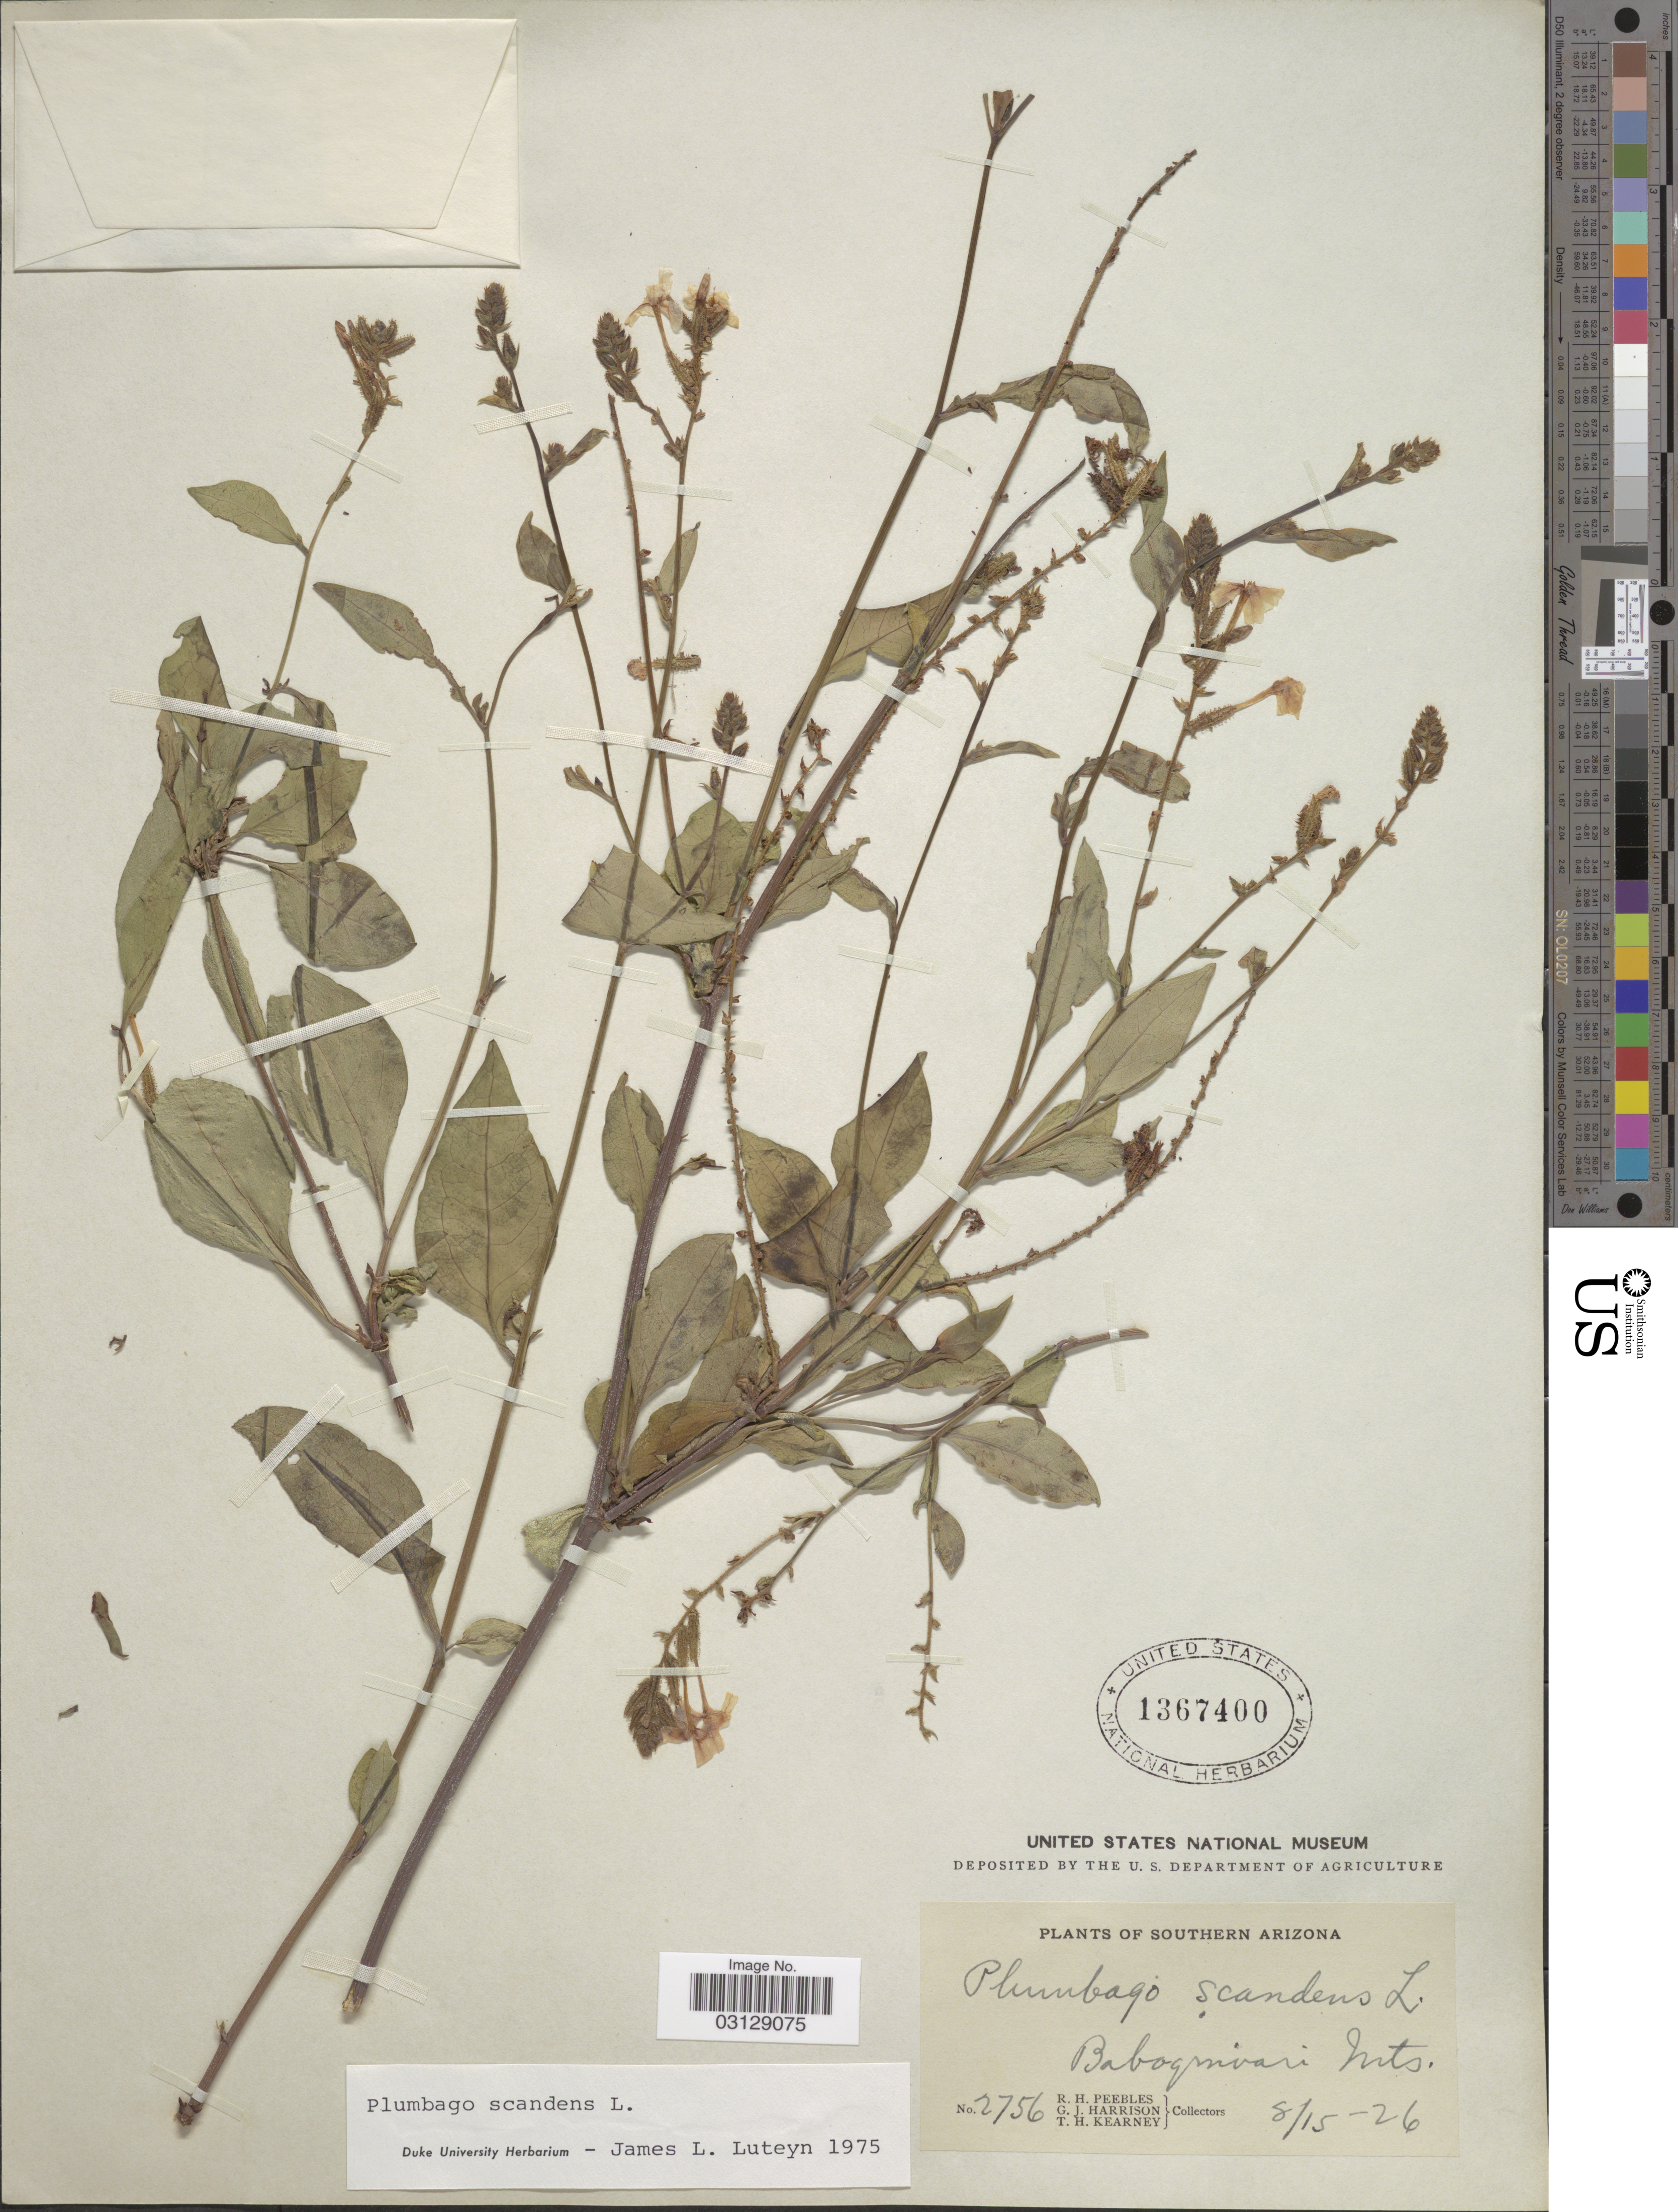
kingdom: Plantae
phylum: Tracheophyta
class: Magnoliopsida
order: Caryophyllales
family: Plumbaginaceae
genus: Plumbago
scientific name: Plumbago scandens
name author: L.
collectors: R. H. Peebles, G. J. Harrison & T. H. Kearney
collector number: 2756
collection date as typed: Transcribed d/m/y: 15/8/26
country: United States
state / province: Arizona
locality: Southern Arizona. Baboquivari Mts.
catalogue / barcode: US 1367400